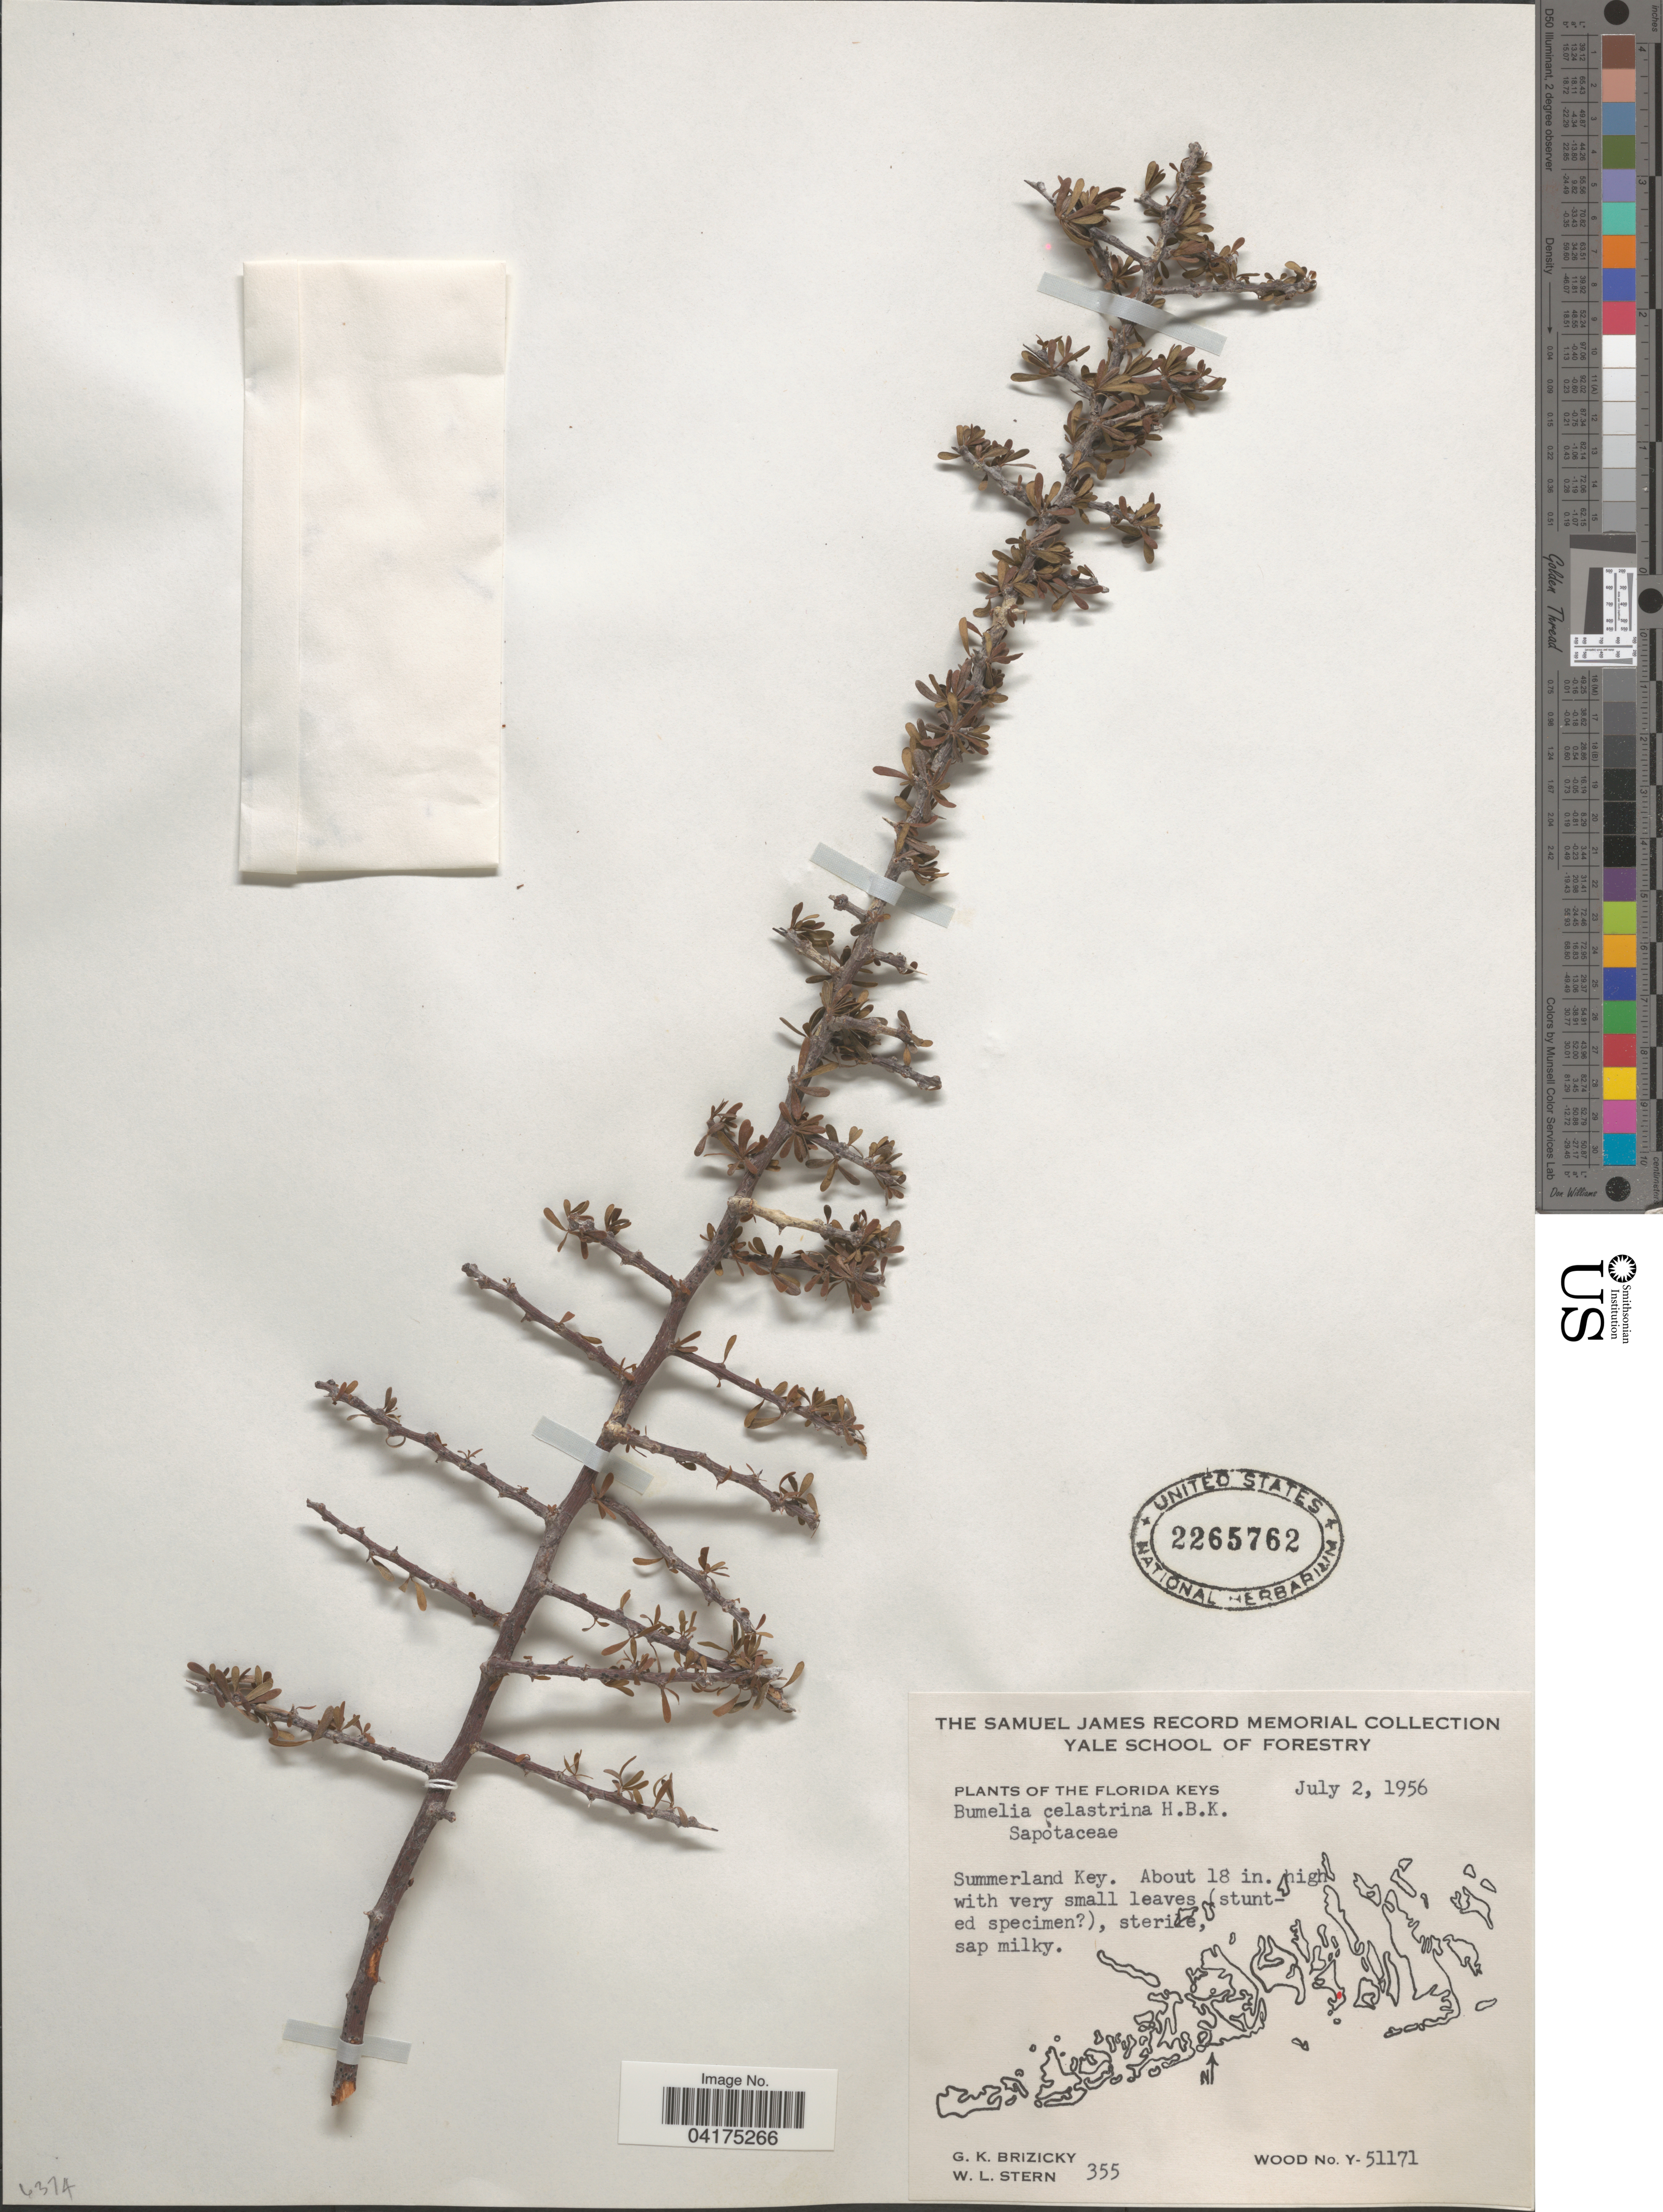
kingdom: Plantae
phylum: Tracheophyta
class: Magnoliopsida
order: Ericales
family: Sapotaceae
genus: Bumelia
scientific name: Bumelia celastrina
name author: Kunth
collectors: G. K. Brizicky & W. L. Stern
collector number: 355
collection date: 1956-07-02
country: United States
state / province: Florida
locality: The Florida Keys. Summerland Key.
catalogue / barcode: US 2265762